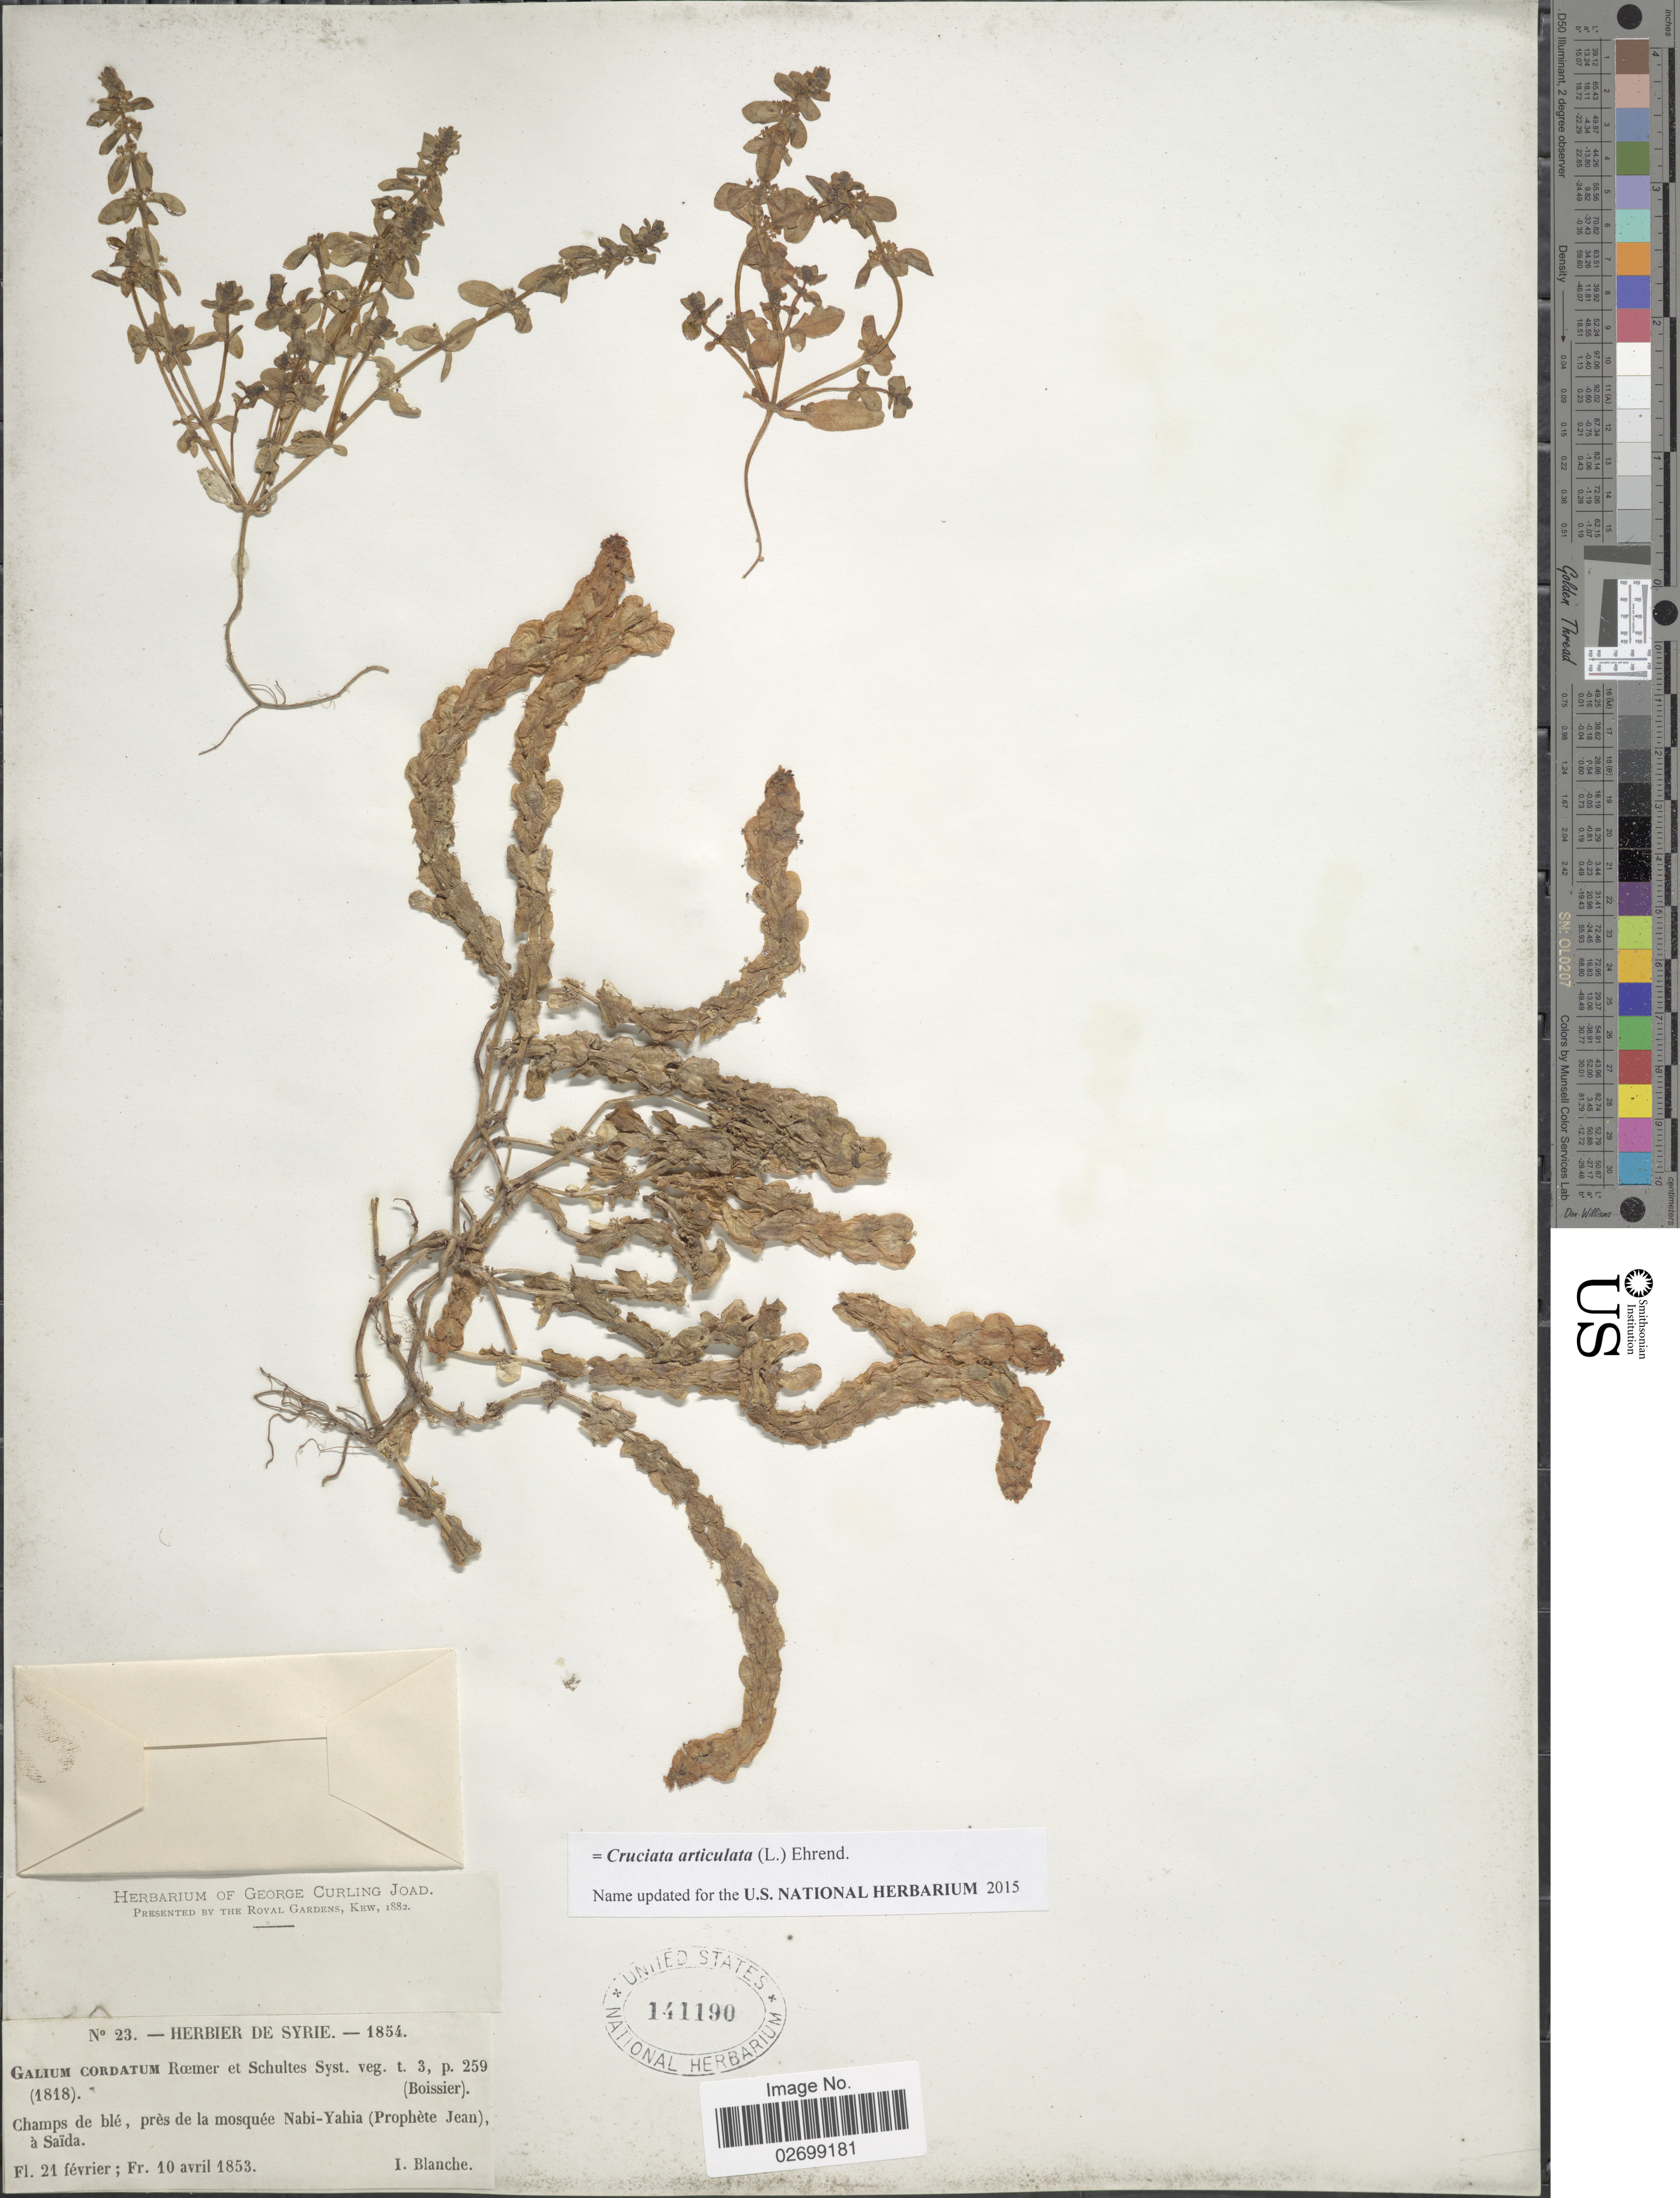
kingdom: Plantae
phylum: Tracheophyta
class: Magnoliopsida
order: Gentianales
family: Rubiaceae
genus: Cruciata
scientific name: Cruciata articulata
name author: (L.) Ehrend.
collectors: I. Blanche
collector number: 23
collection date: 1853-02-21/1853-04-10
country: Algeria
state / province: Saïda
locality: Chaps de ble, pres de la mosquee Nabi-Yahia (Prophete Jean)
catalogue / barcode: US 141190